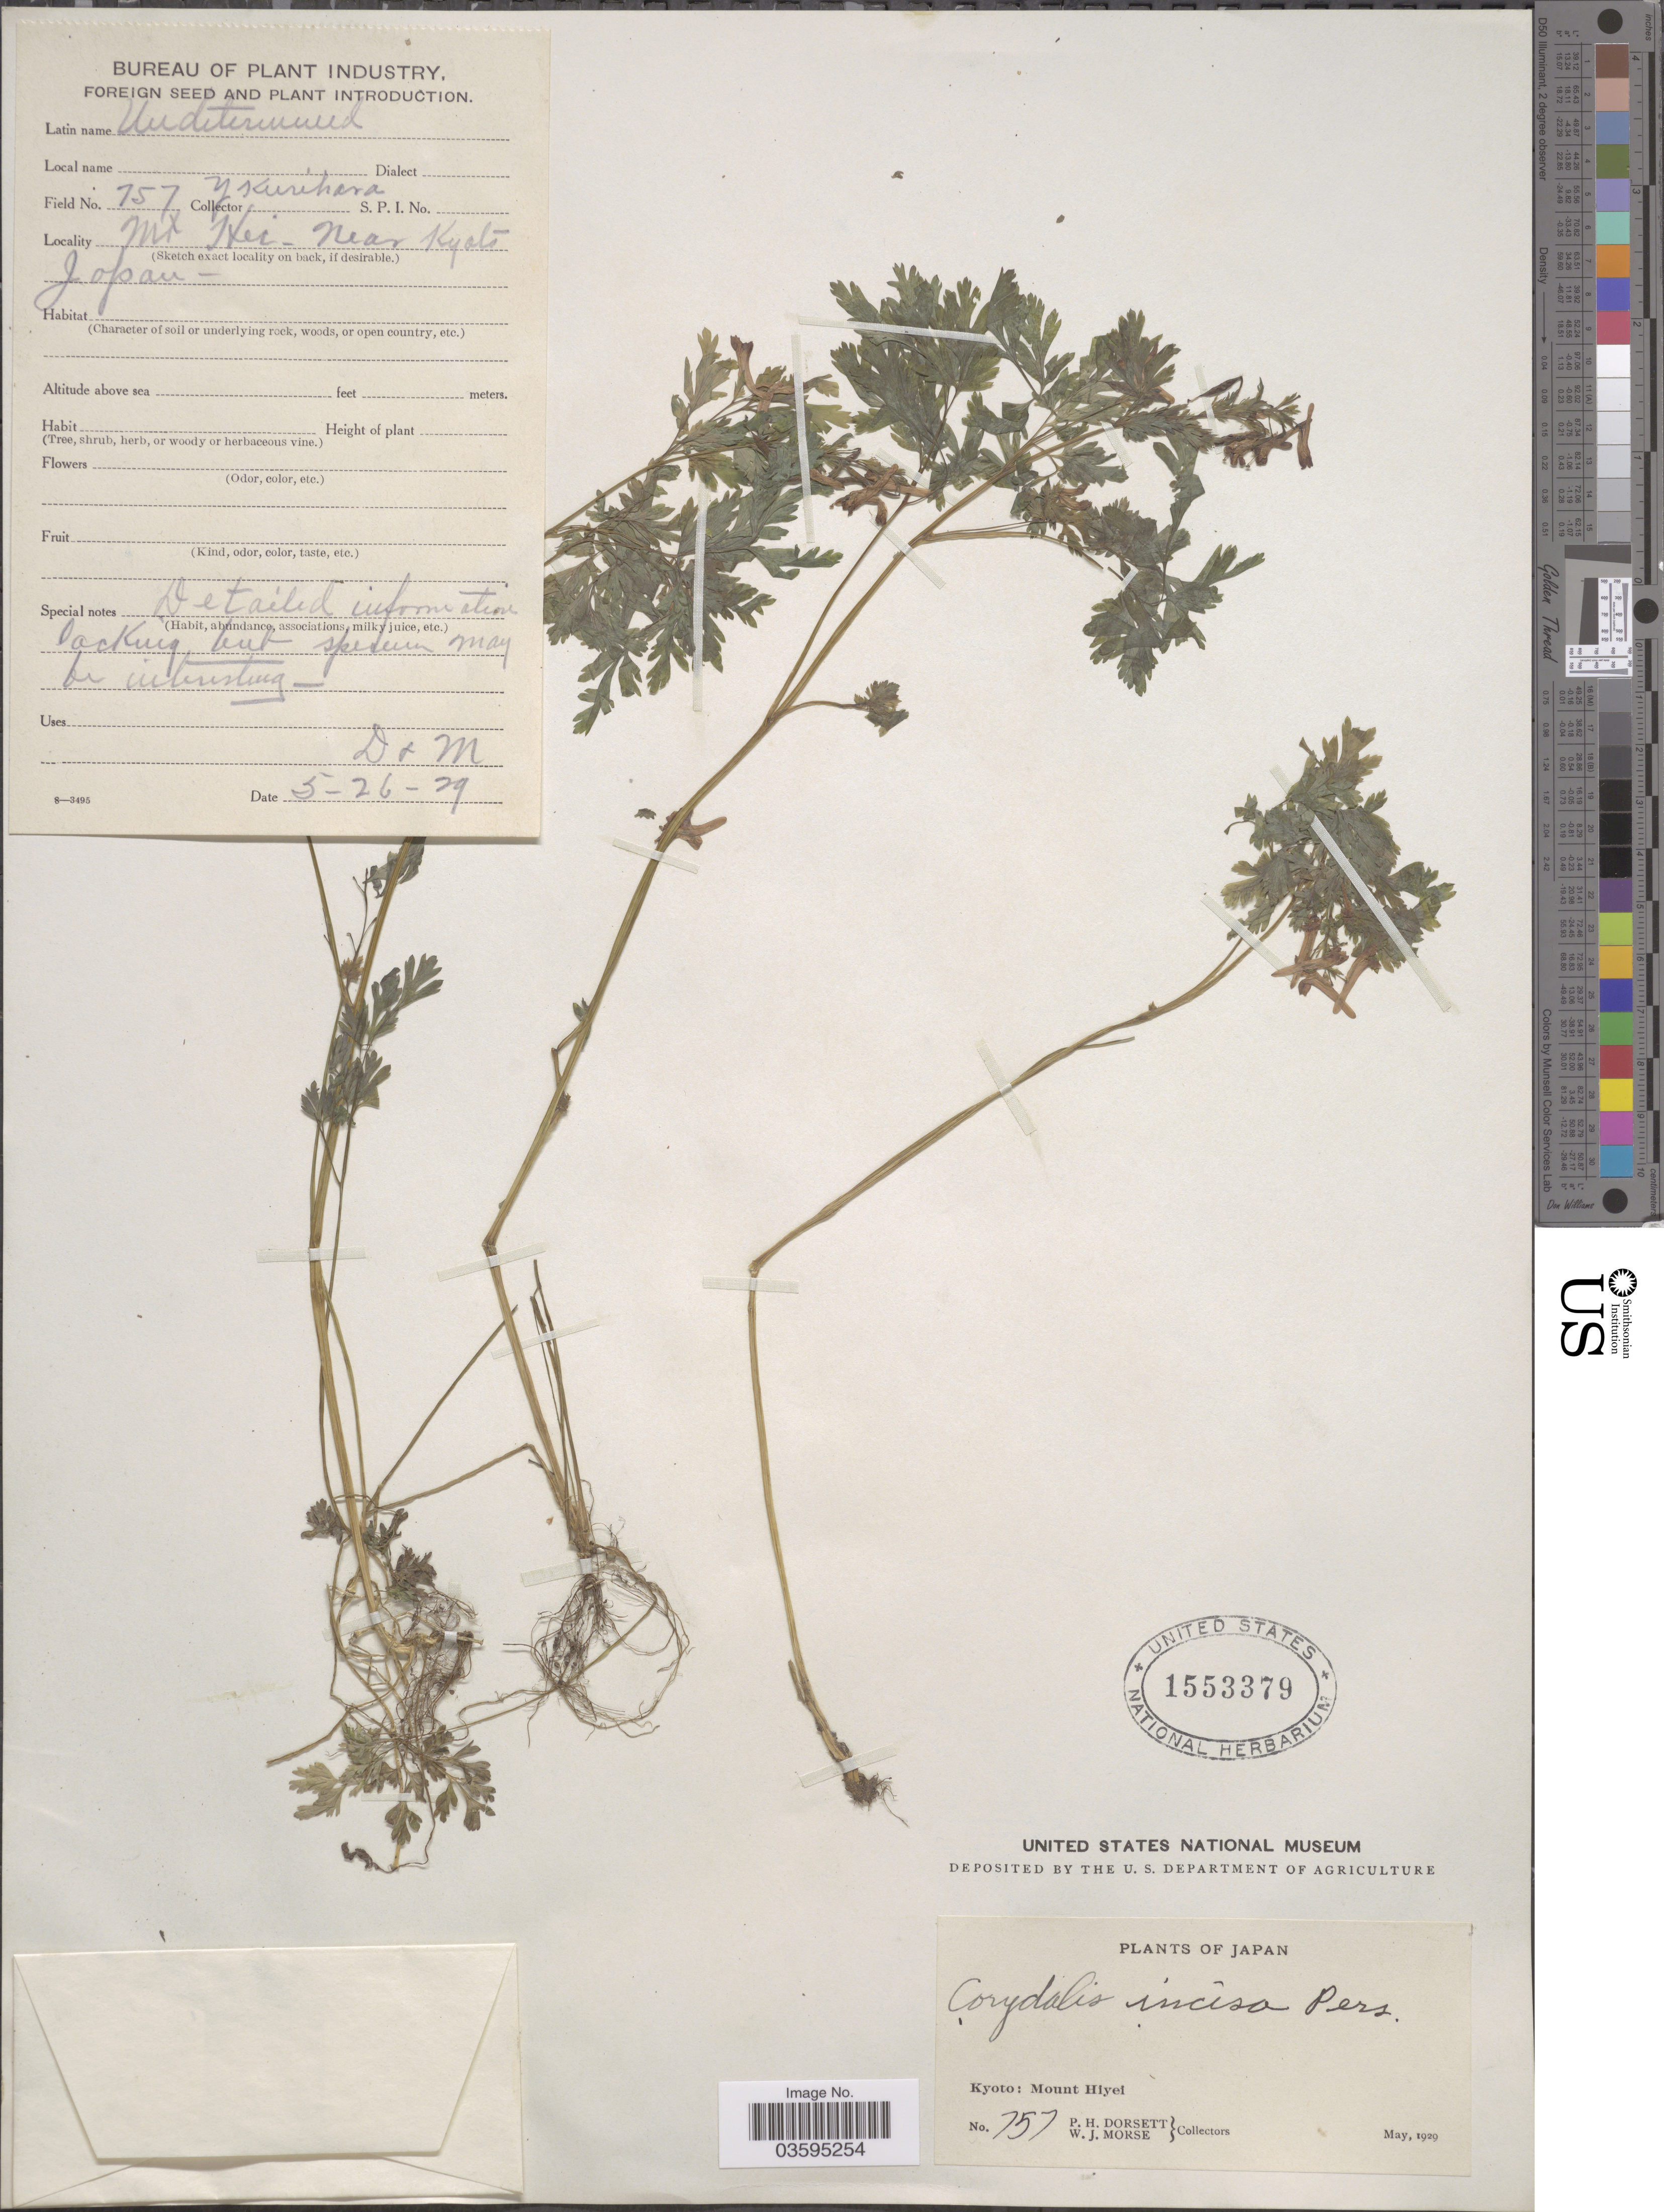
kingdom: Plantae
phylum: Tracheophyta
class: Magnoliopsida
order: Ranunculales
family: Papaveraceae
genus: Corydalis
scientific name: Corydalis incisa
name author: (Thunb.) Pers.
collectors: P. H. Dorsett & W. J. Morse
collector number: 757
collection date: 1929-05-26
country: Japan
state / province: Kyoto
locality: Mt. Hei - near Kyoto. Mount Hiyei.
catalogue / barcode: US 1553379